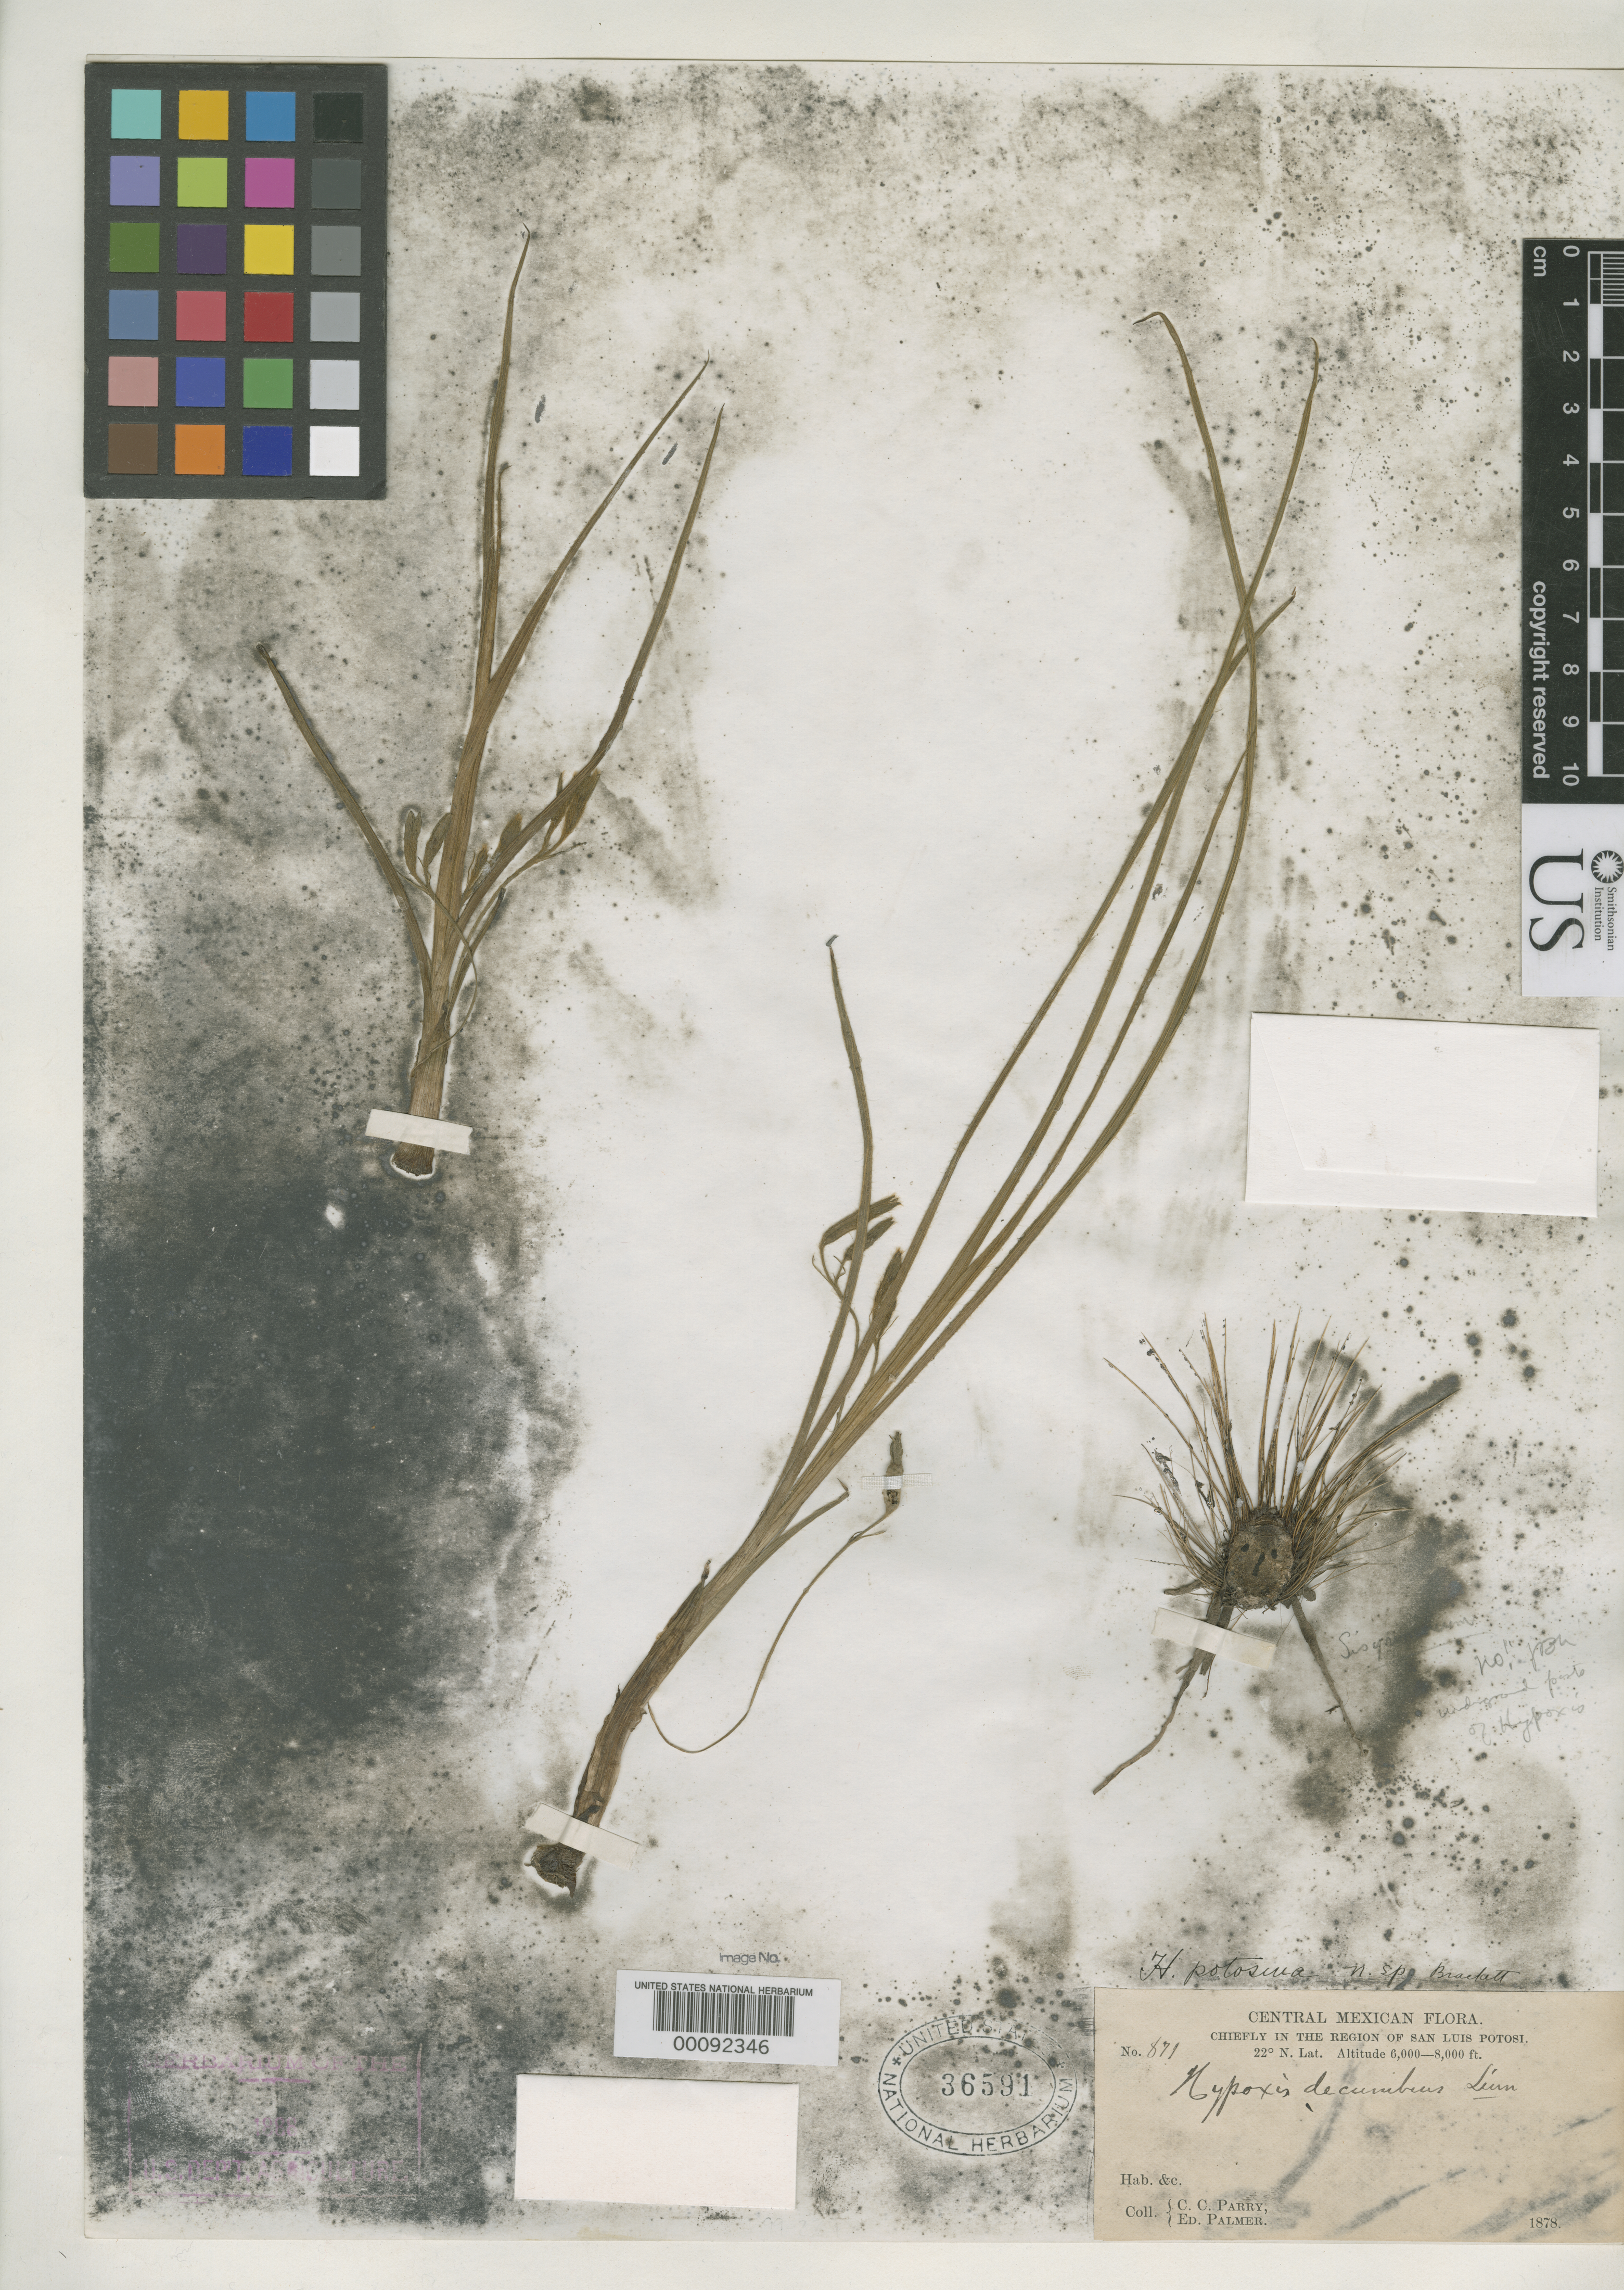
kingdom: Plantae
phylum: Tracheophyta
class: Liliopsida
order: Asparagales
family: Hypoxidaceae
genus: Hypoxis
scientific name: Hypoxis potosina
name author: Brackett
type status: Isotype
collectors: C. C. Parry & E. Palmer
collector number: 871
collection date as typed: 1878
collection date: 1878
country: Mexico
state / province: San Luis Potosi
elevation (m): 1829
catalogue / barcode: US 36591